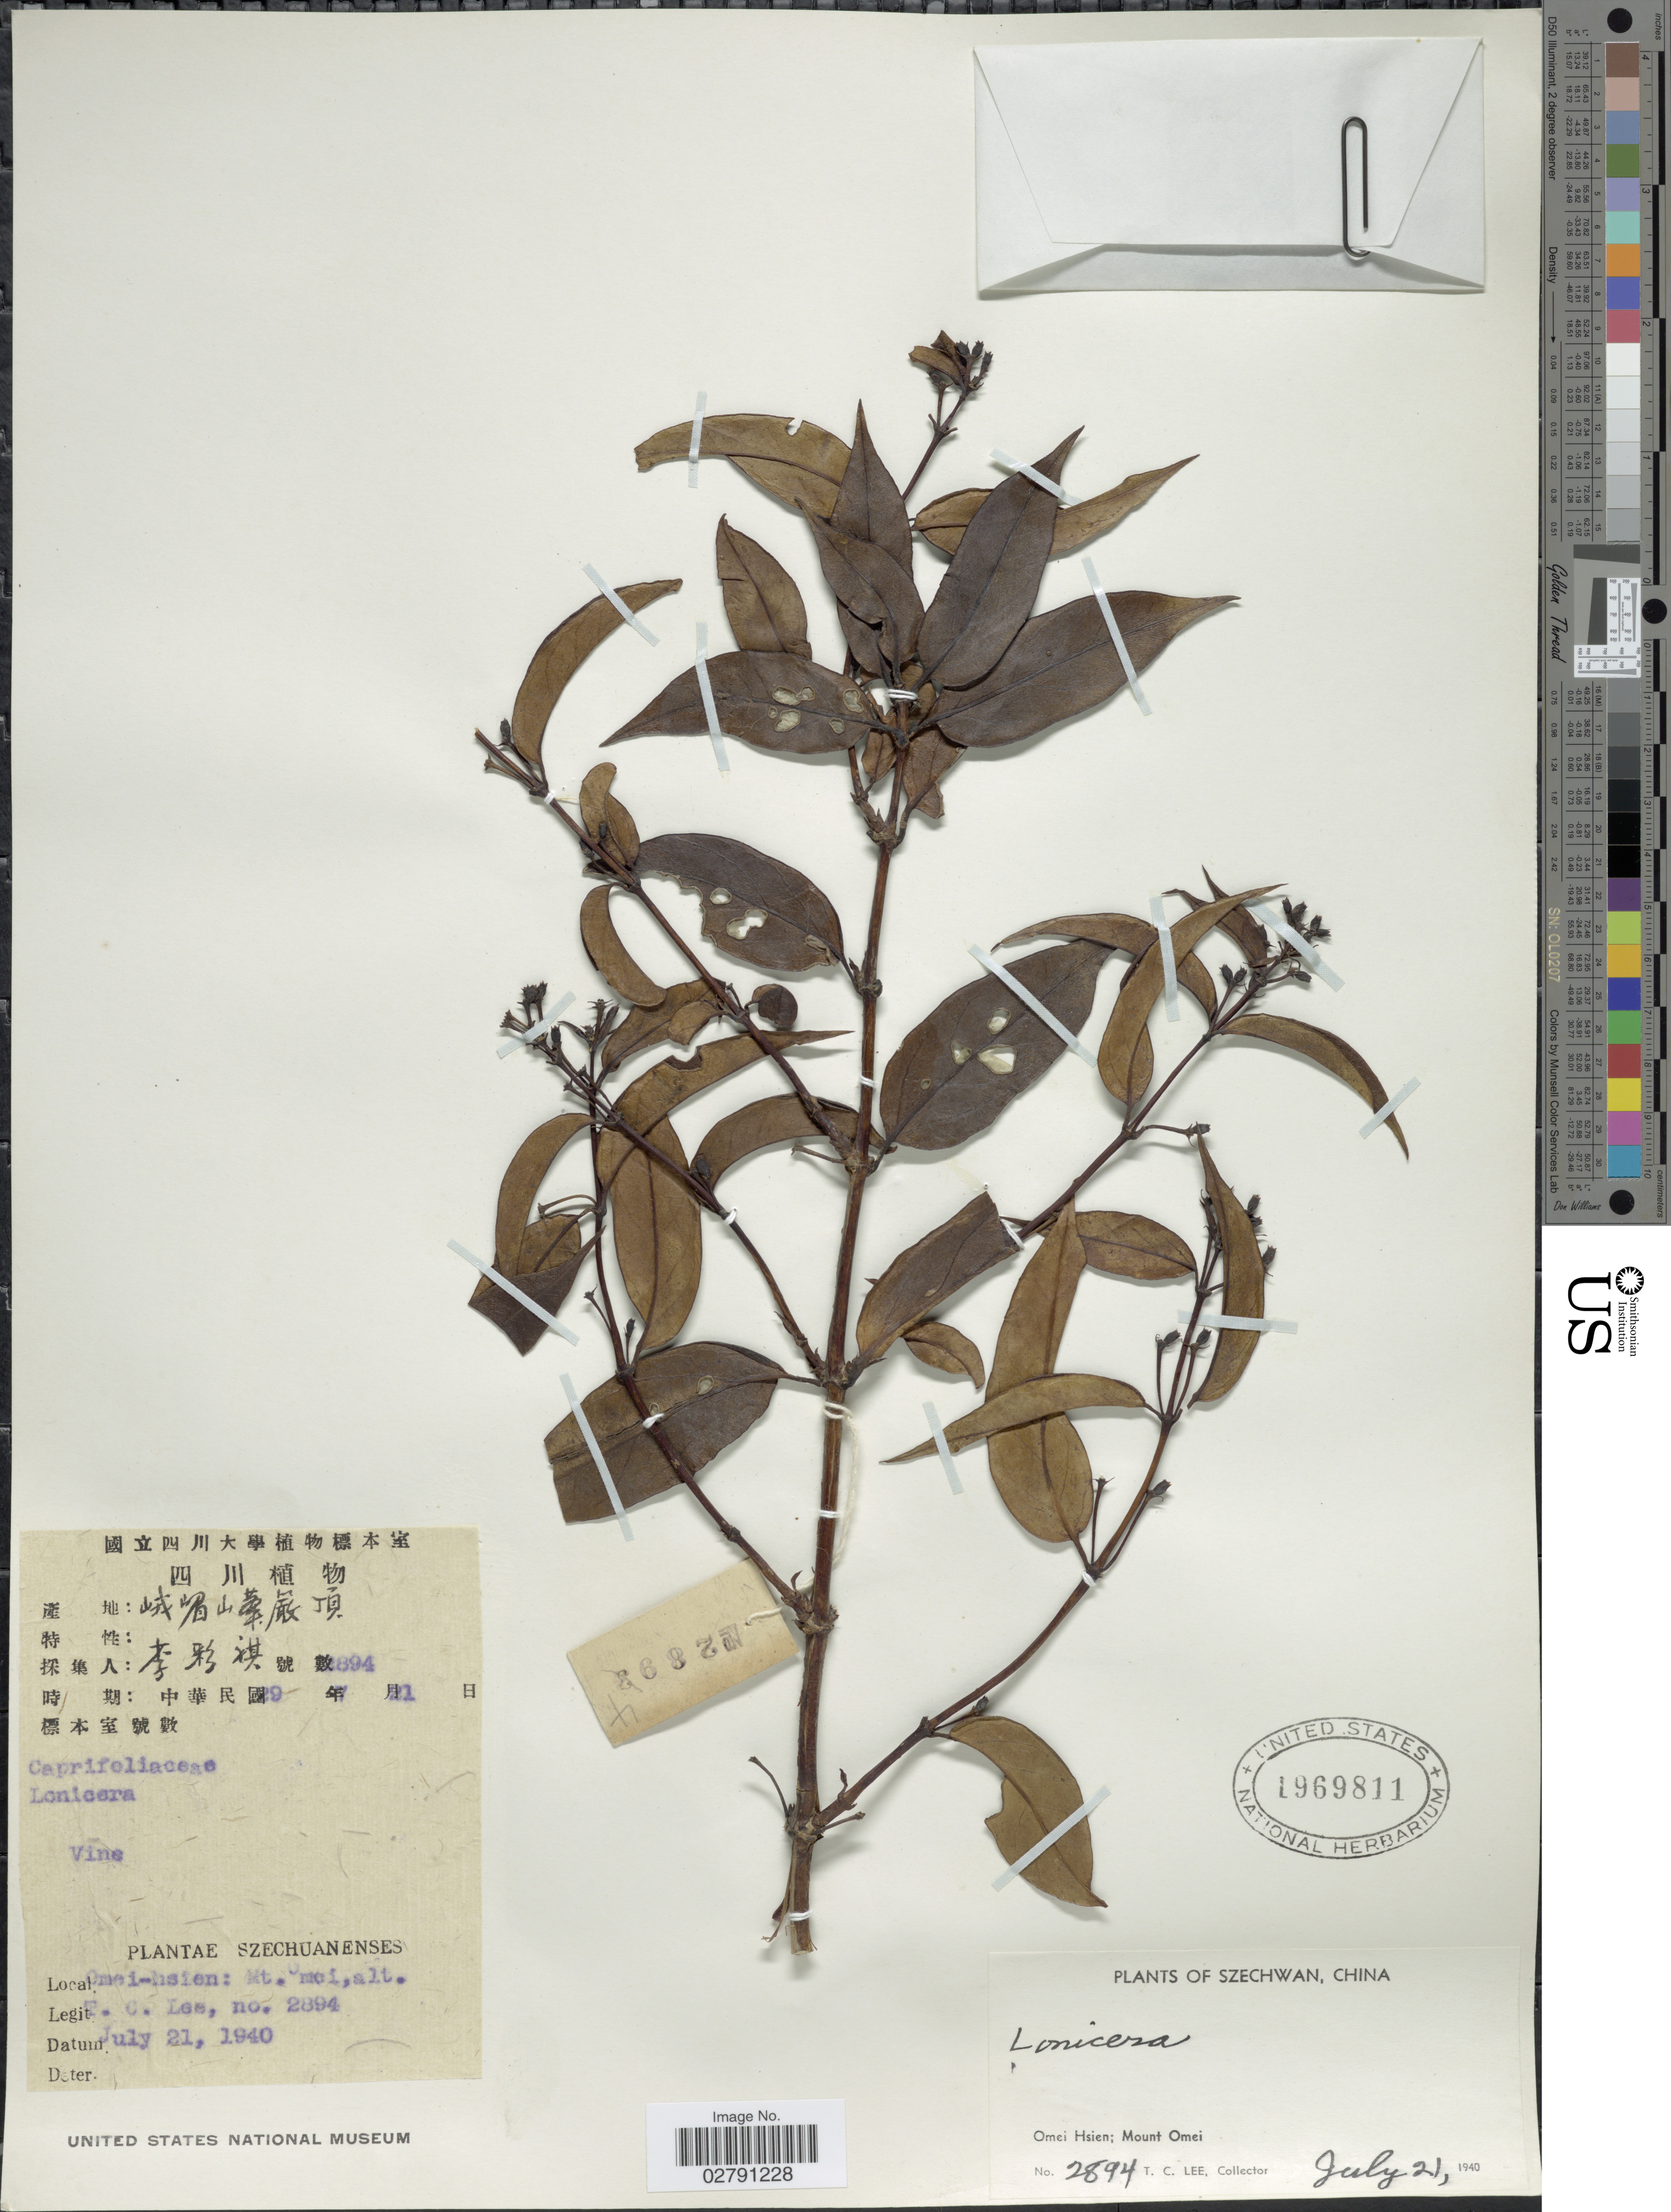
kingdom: Plantae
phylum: Tracheophyta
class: Magnoliopsida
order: Dipsacales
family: Caprifoliaceae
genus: Lonicera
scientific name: Lonicera sp.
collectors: T. Lee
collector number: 2894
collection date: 1940-07-21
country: China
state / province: Sichuan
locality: Szechwan. Omei Hsien; Mount Omei.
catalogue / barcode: US 1969811